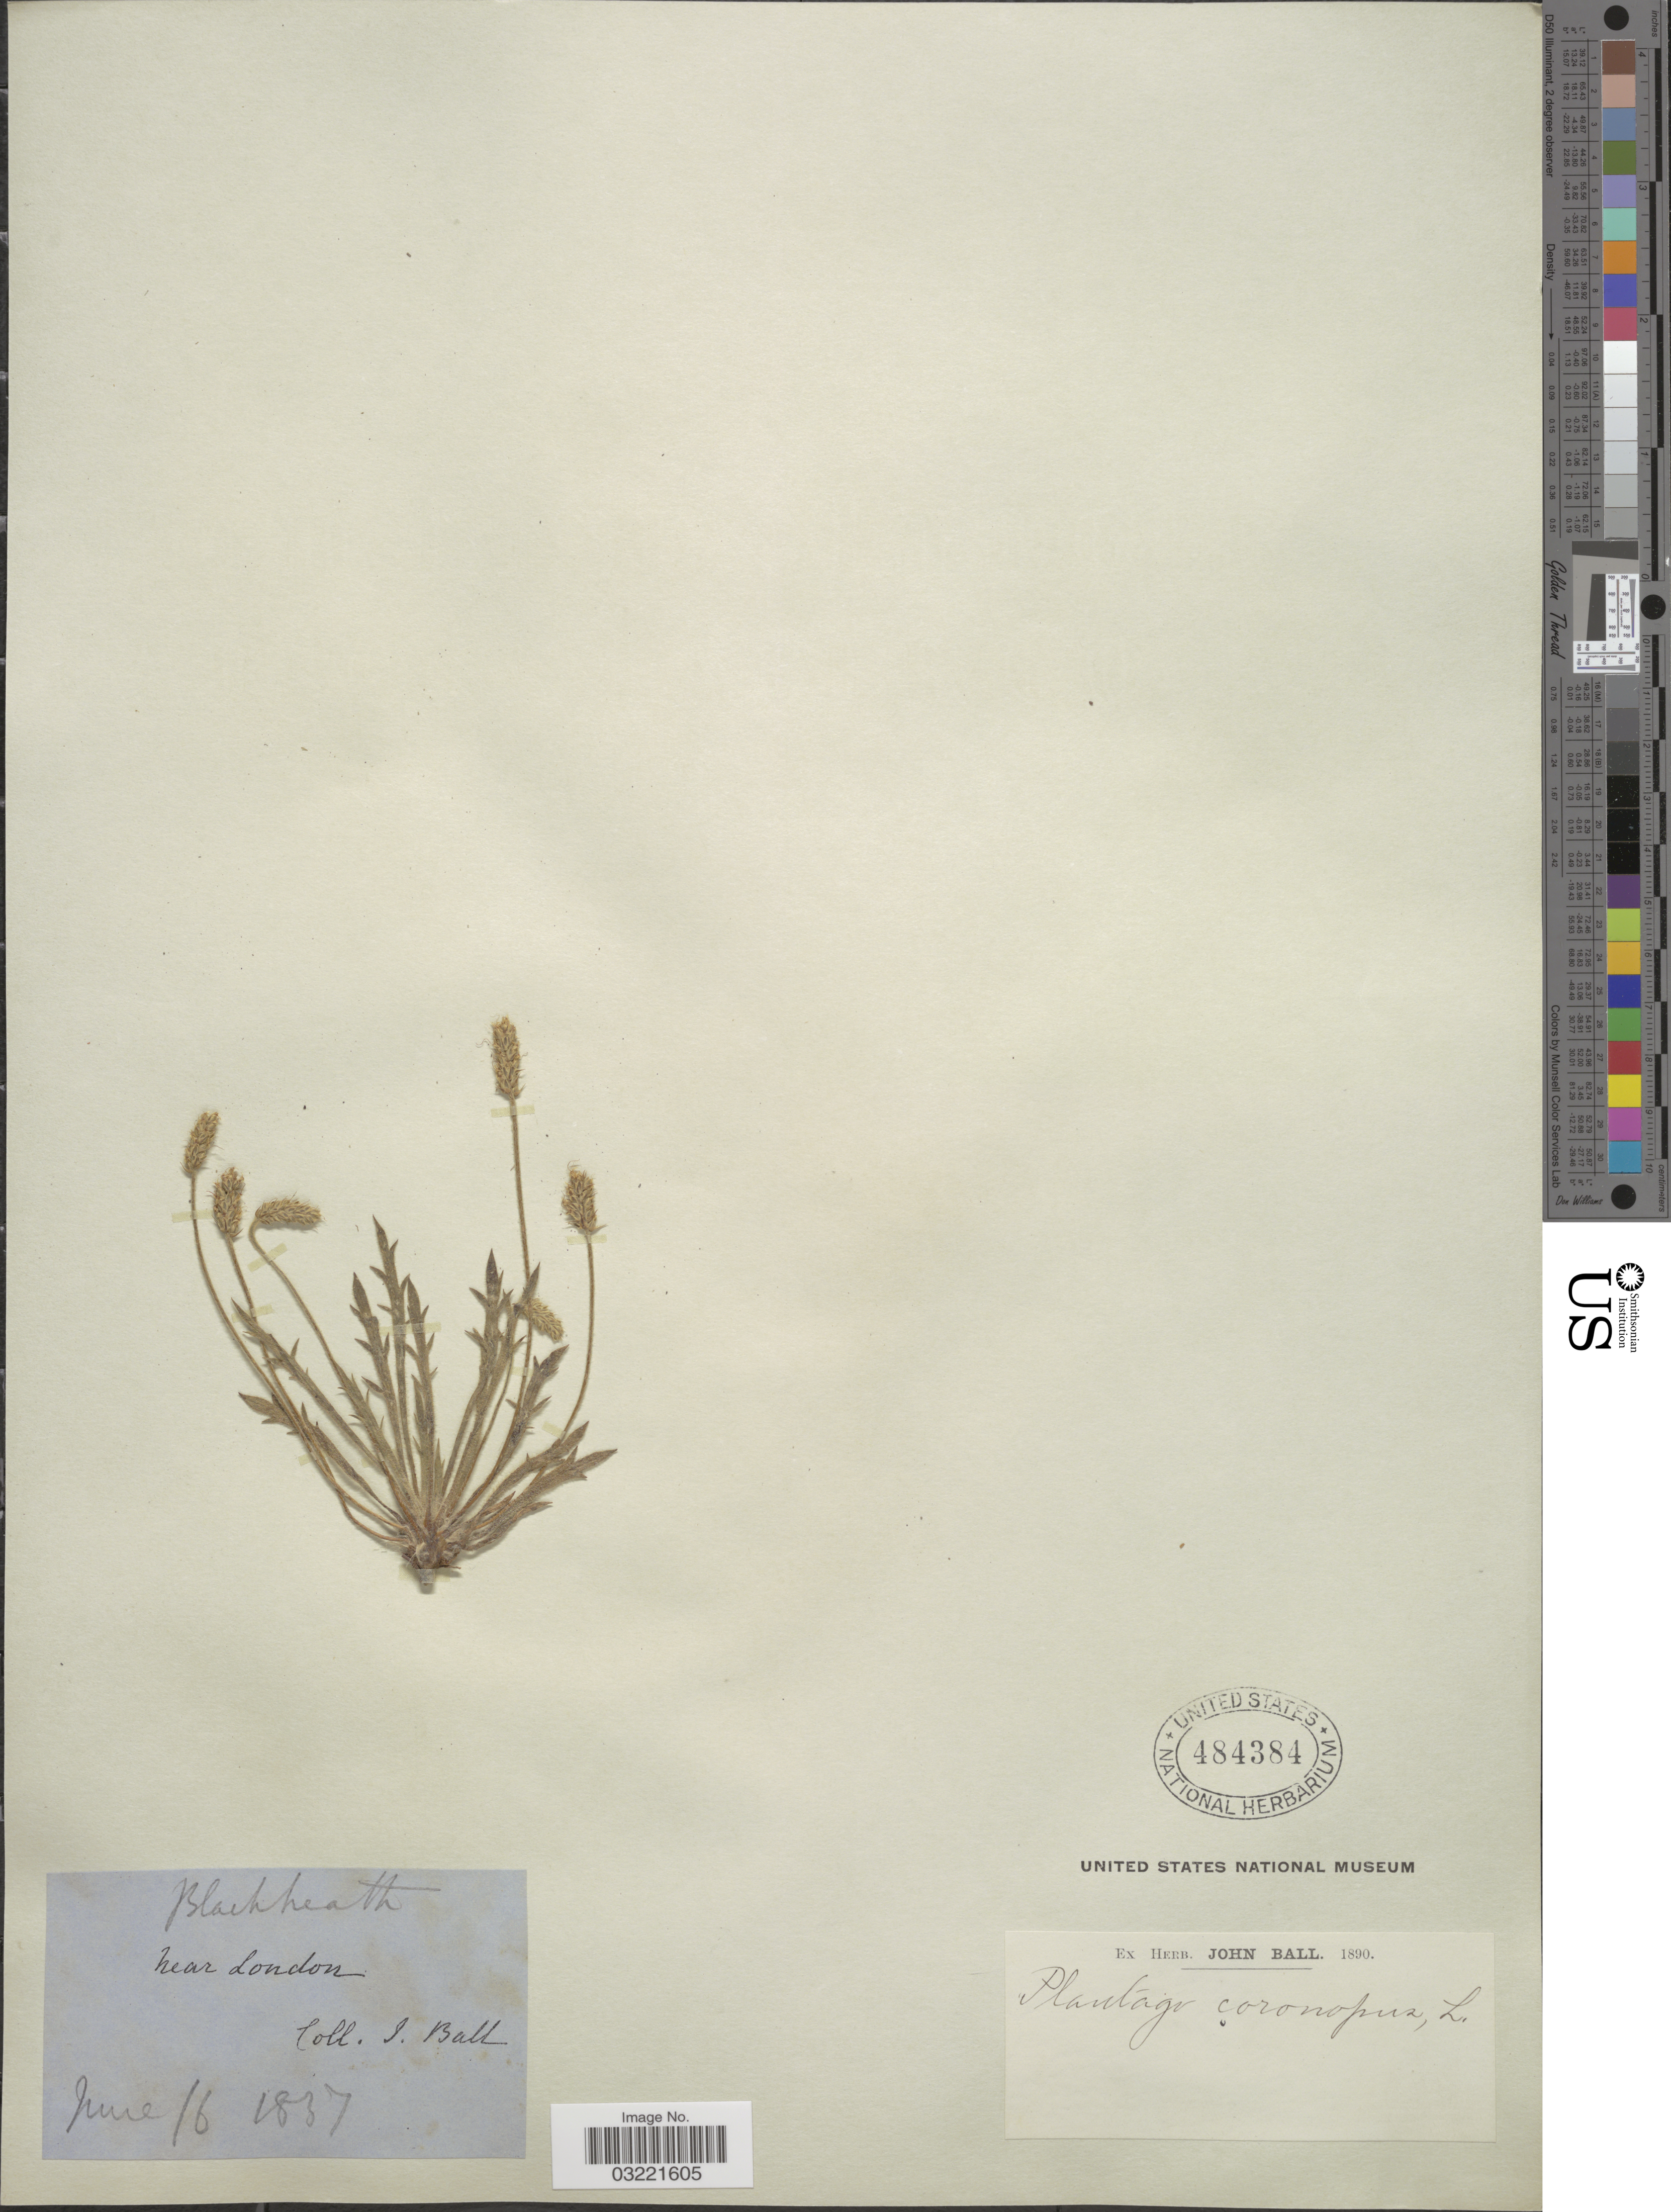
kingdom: Plantae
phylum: Tracheophyta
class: Magnoliopsida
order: Lamiales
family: Plantaginaceae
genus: Plantago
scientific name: Plantago coronopus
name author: L.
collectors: J. Ball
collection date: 1837-06-16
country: United Kingdom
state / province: England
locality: Blackheath. Near London.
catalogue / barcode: US 484384